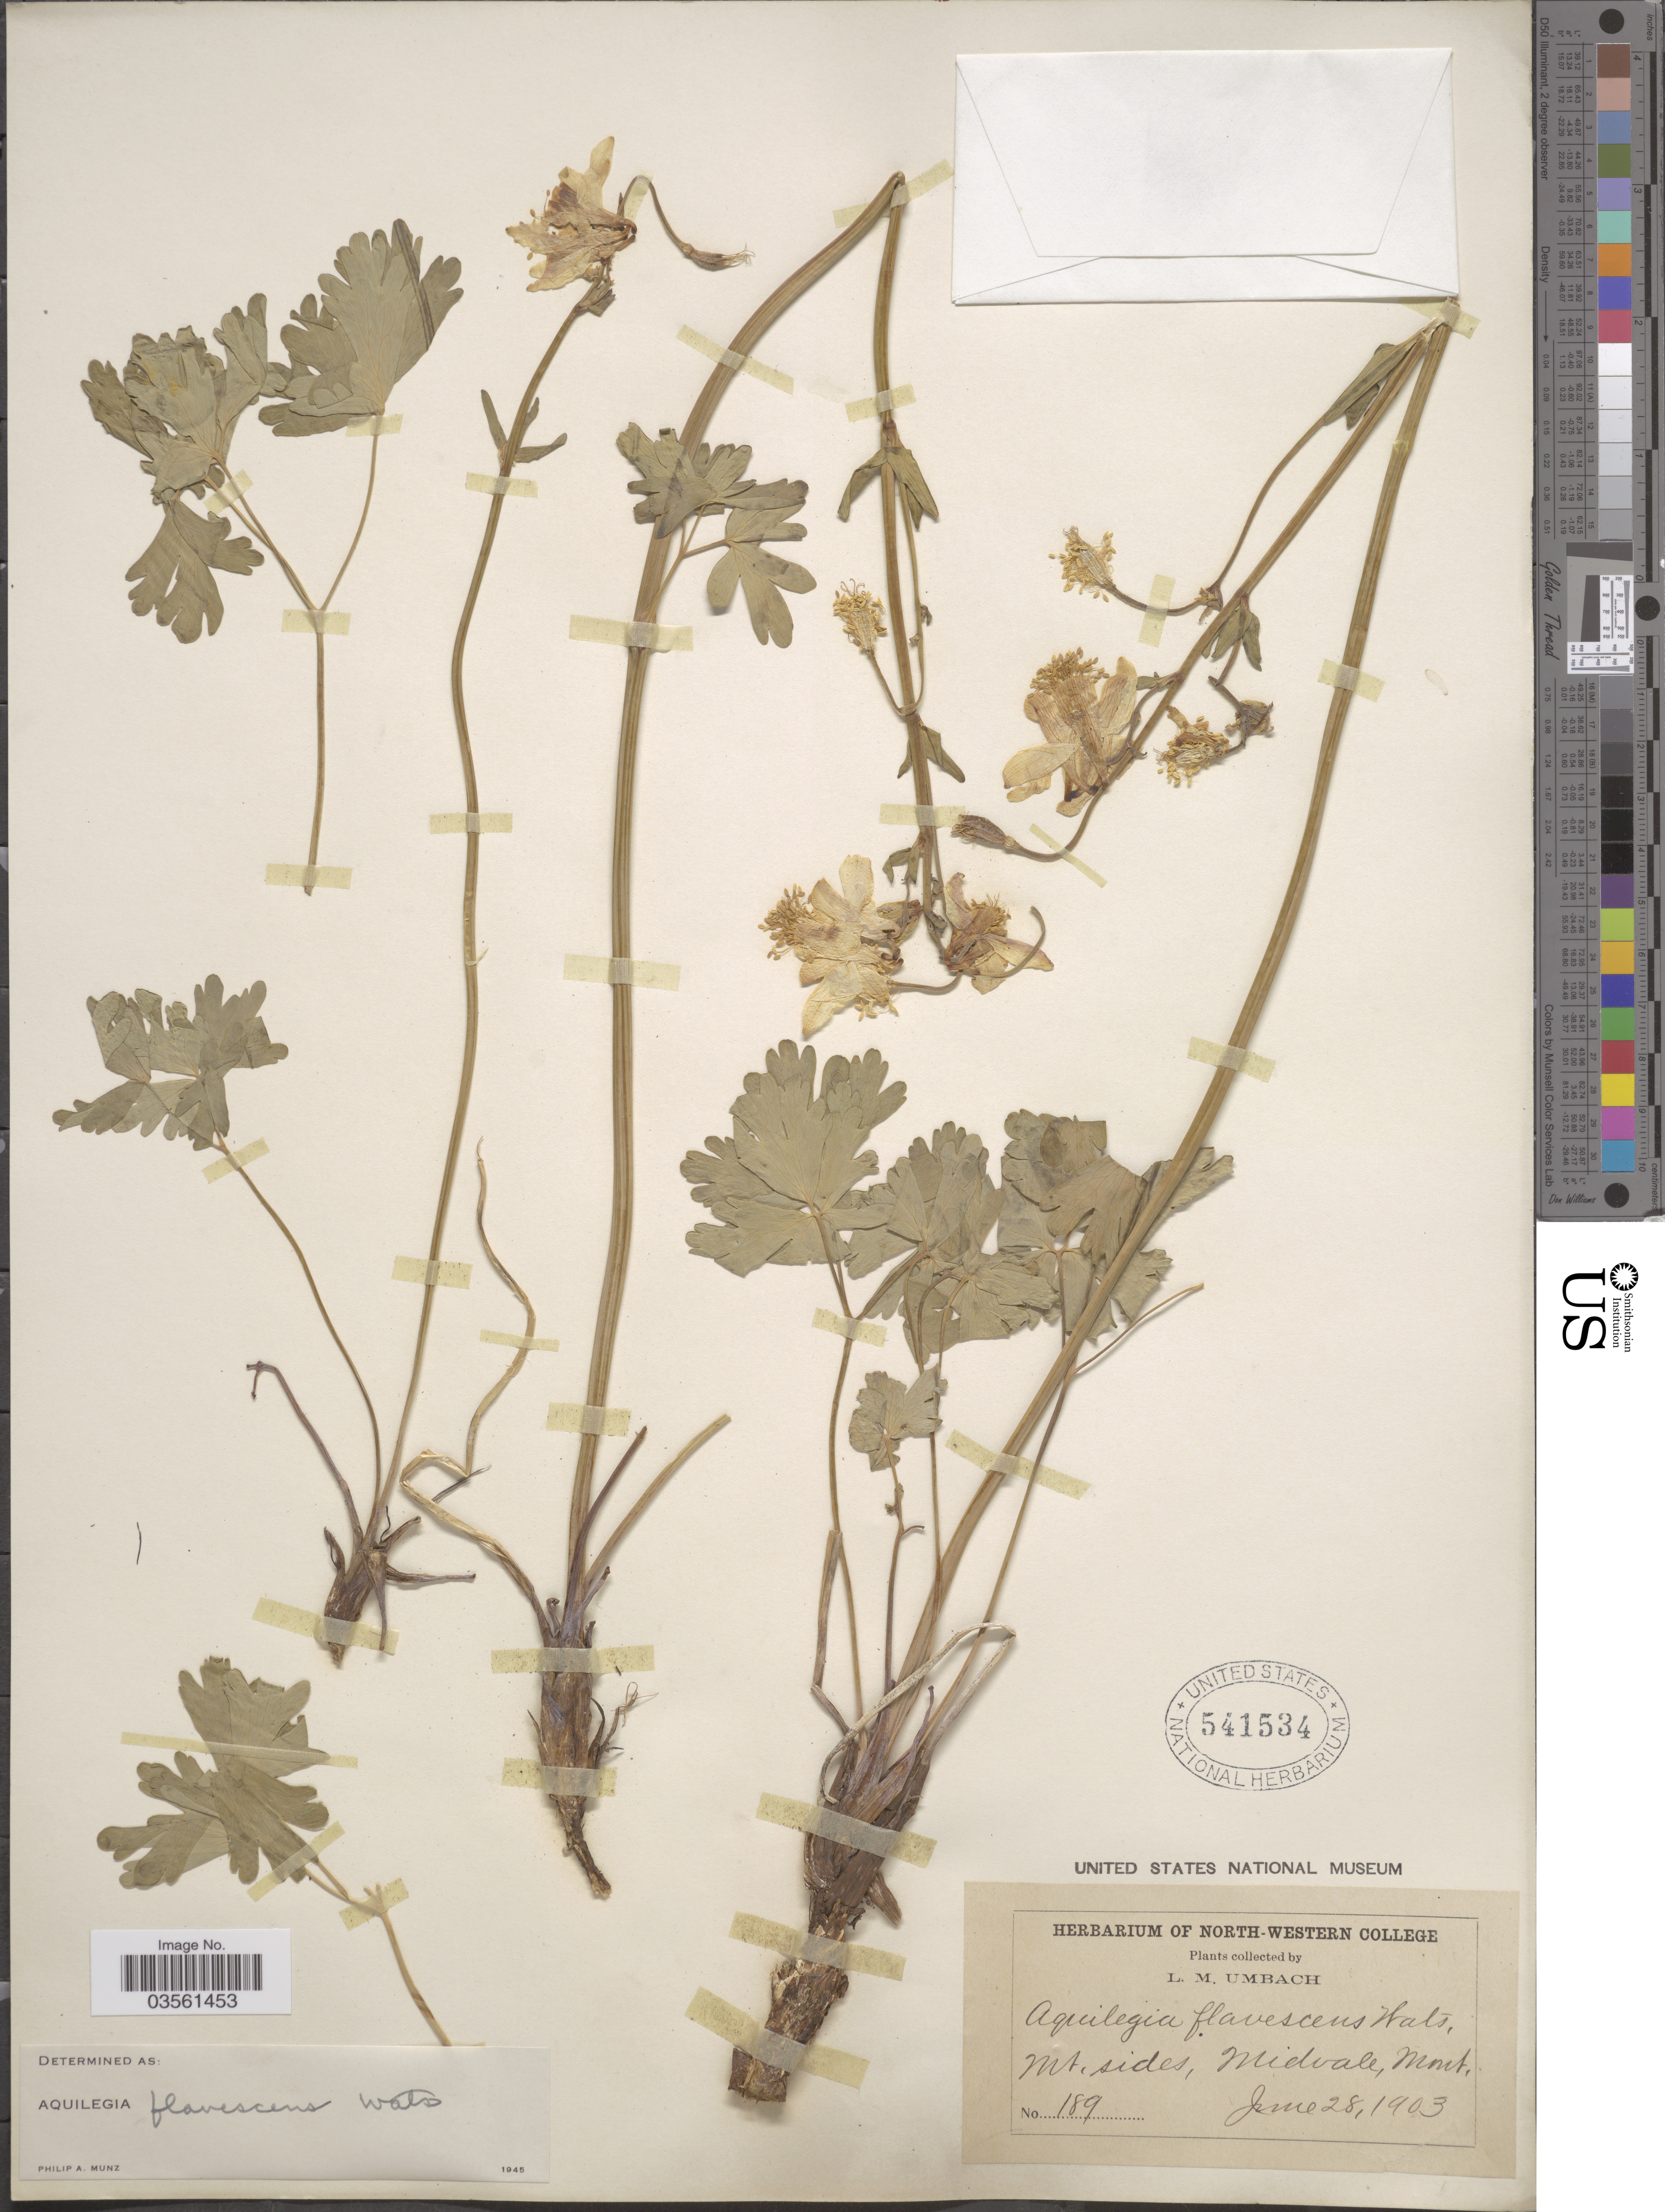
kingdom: Plantae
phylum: Tracheophyta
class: Magnoliopsida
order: Ranunculales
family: Ranunculaceae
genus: Aquilegia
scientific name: Aquilegia flavescens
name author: S. Watson in C. King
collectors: L. M. Umbach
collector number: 189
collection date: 1903-06-28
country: United States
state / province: Montana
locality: Mt. sides, Midvale.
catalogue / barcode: US 541534